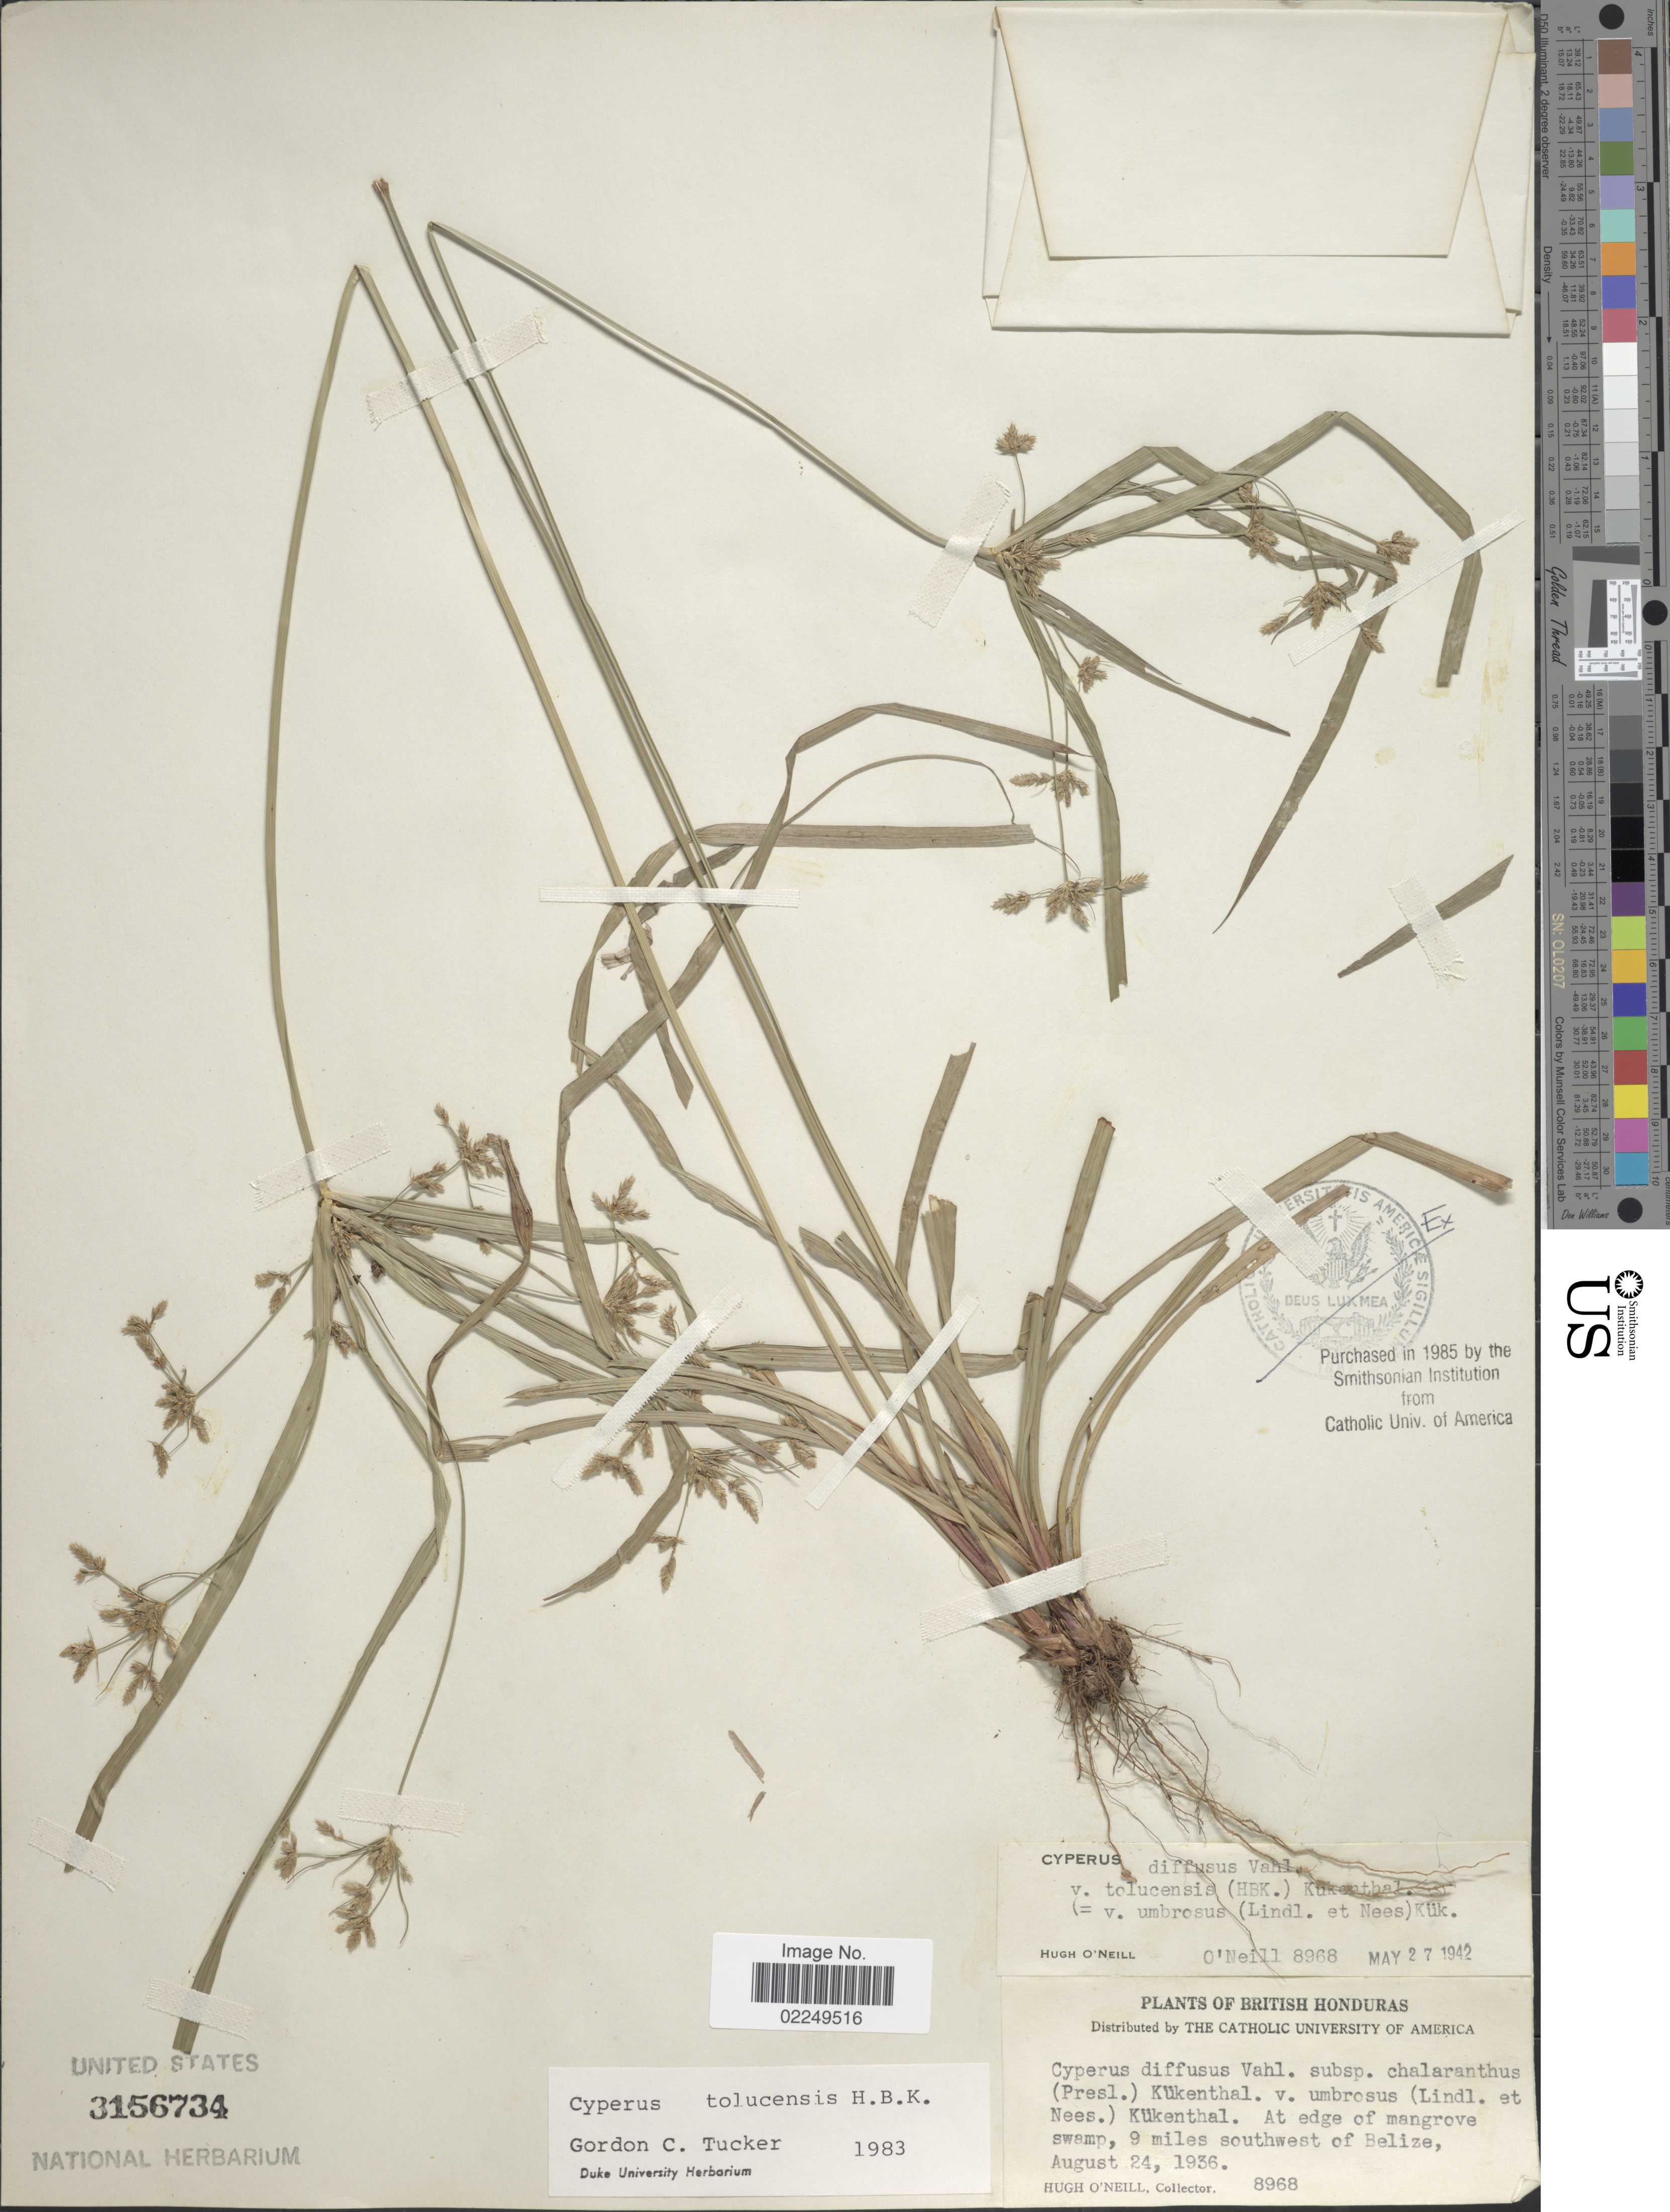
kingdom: Plantae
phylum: Tracheophyta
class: Liliopsida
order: Poales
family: Cyperaceae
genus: Cyperus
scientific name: Cyperus laxus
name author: Lam.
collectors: H. O'Neill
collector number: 8968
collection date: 1936-08-24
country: Belize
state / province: Belize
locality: British Honduras, At edge of mangrove, swamp, 9 miles southwest of Belize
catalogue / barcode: US 3156734